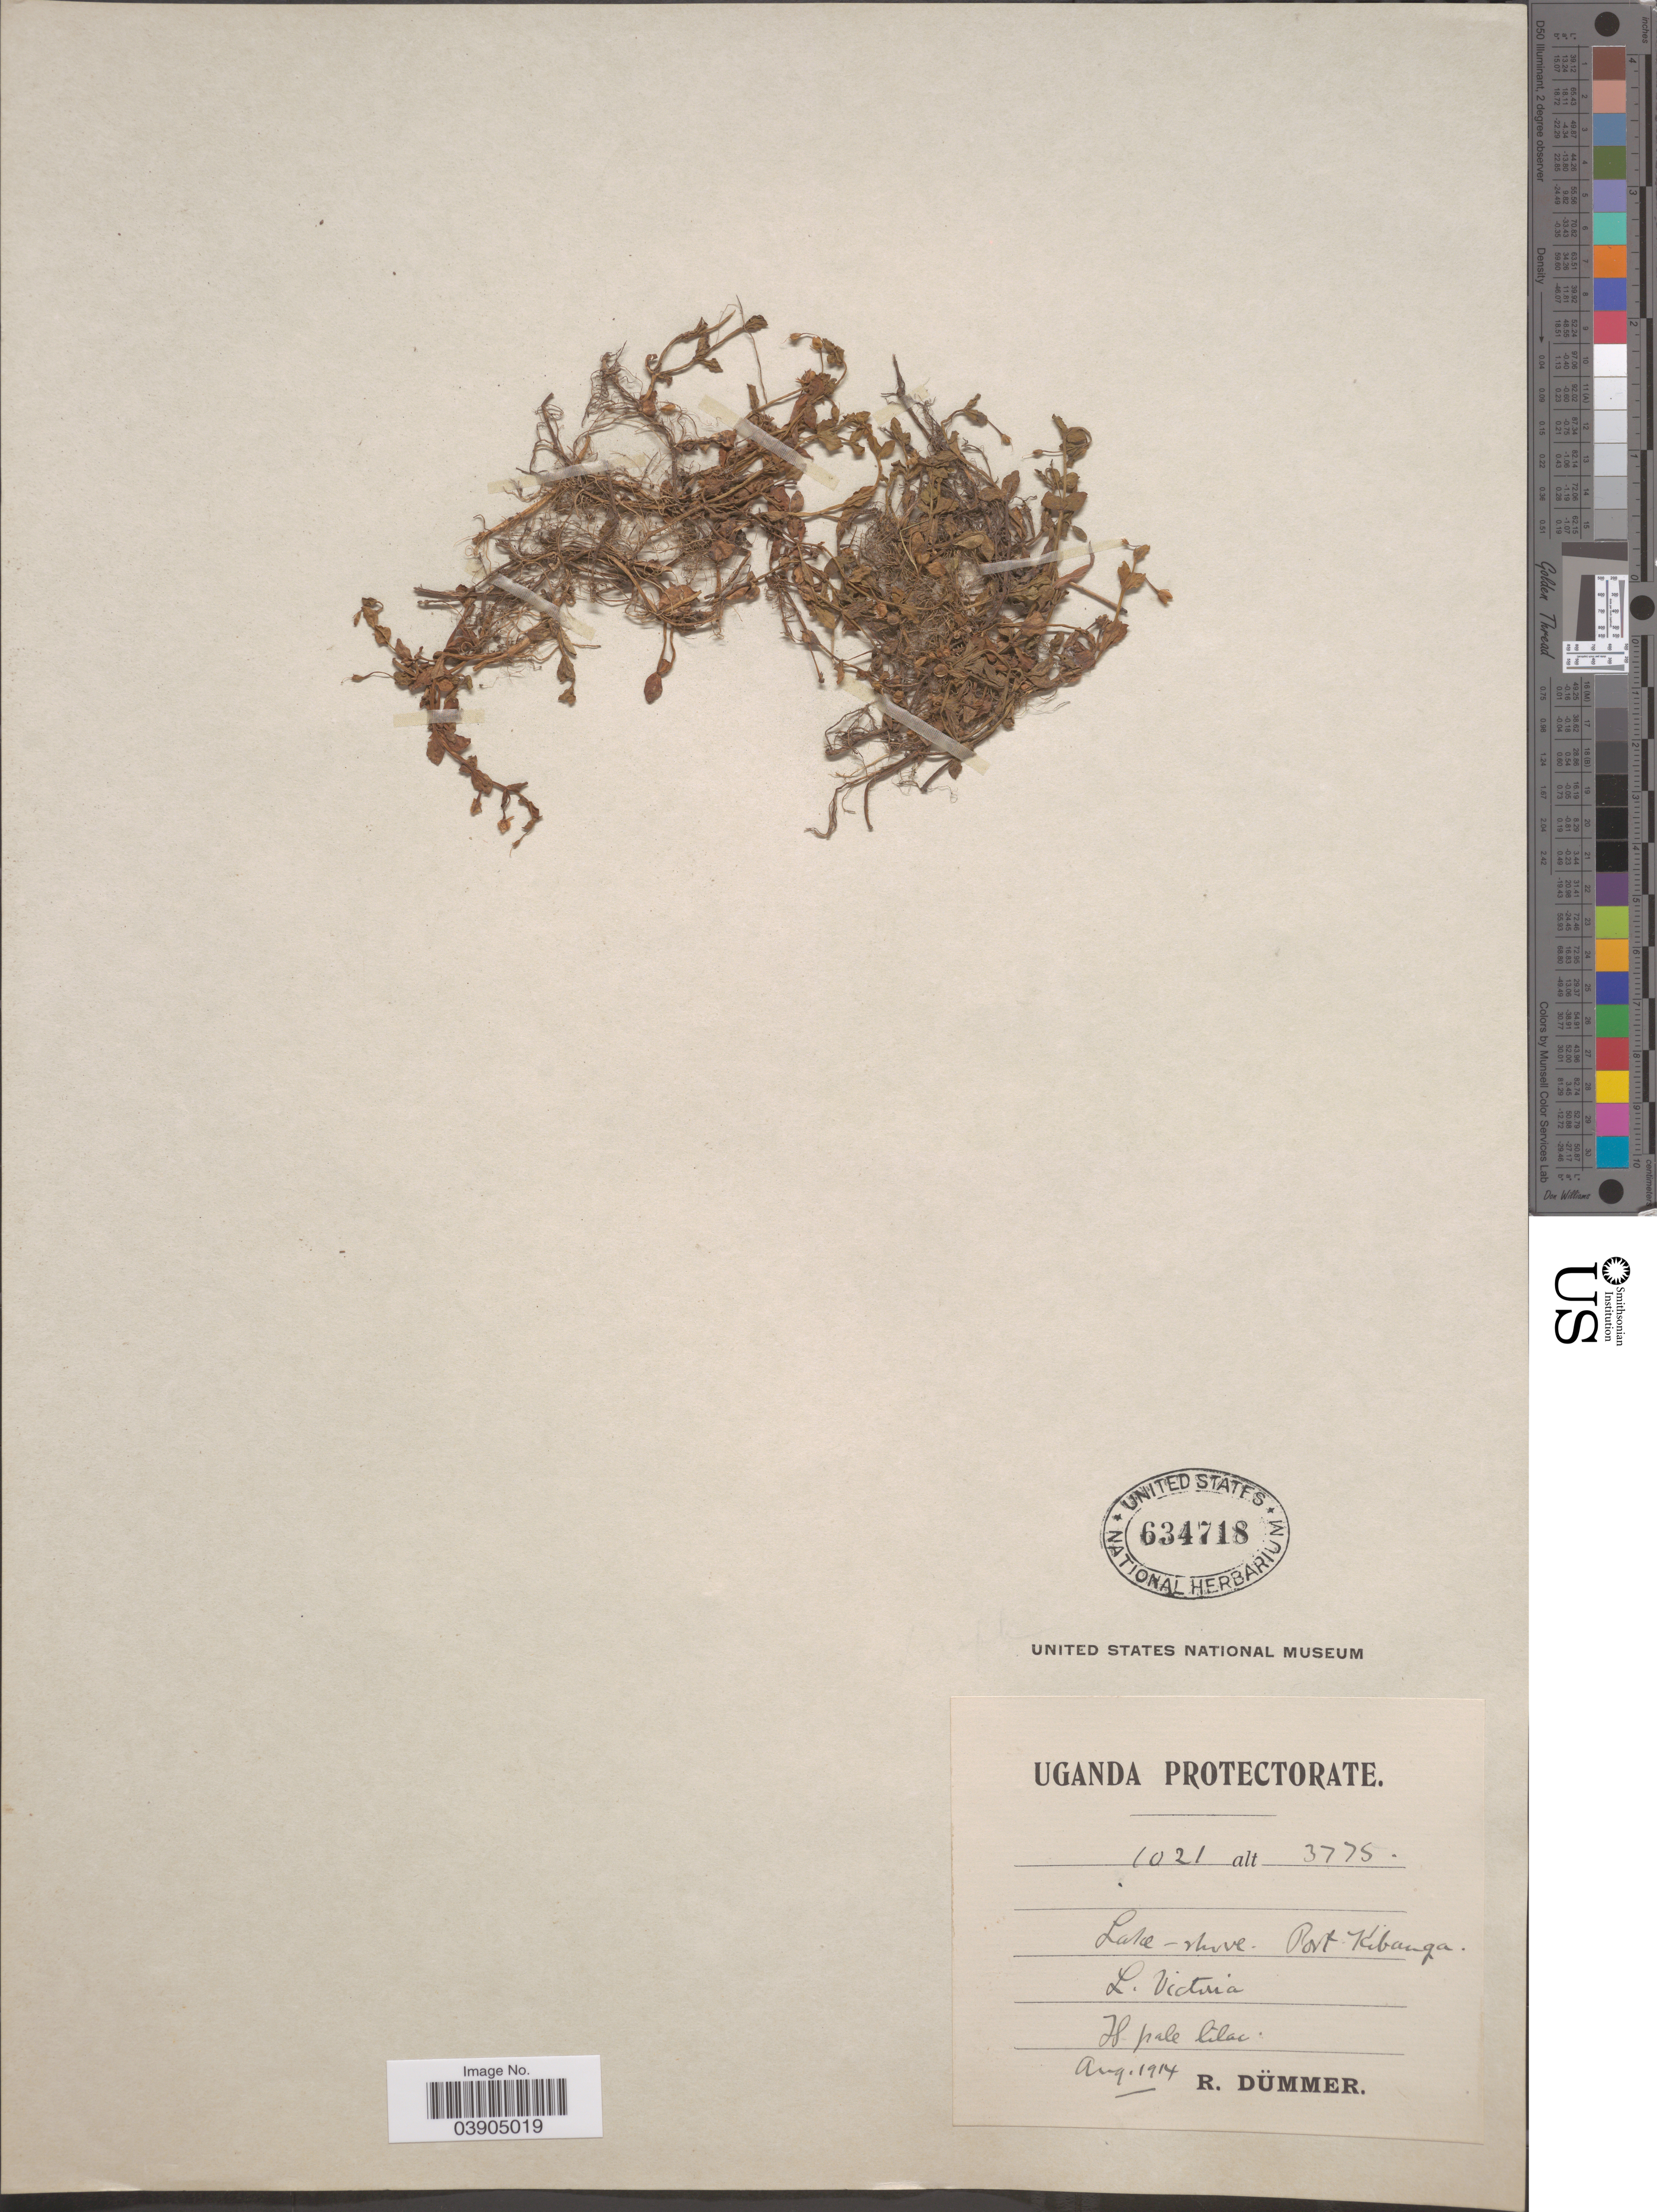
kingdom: Plantae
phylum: Tracheophyta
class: Magnoliopsida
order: Lamiales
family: Linderniaceae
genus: Lindernia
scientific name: Lindernia sp.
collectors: R. Dümmer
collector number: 1021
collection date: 1914-08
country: Uganda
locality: Uganda Protectorate. Lake - shore. Port Kibanga.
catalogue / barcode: US 634718